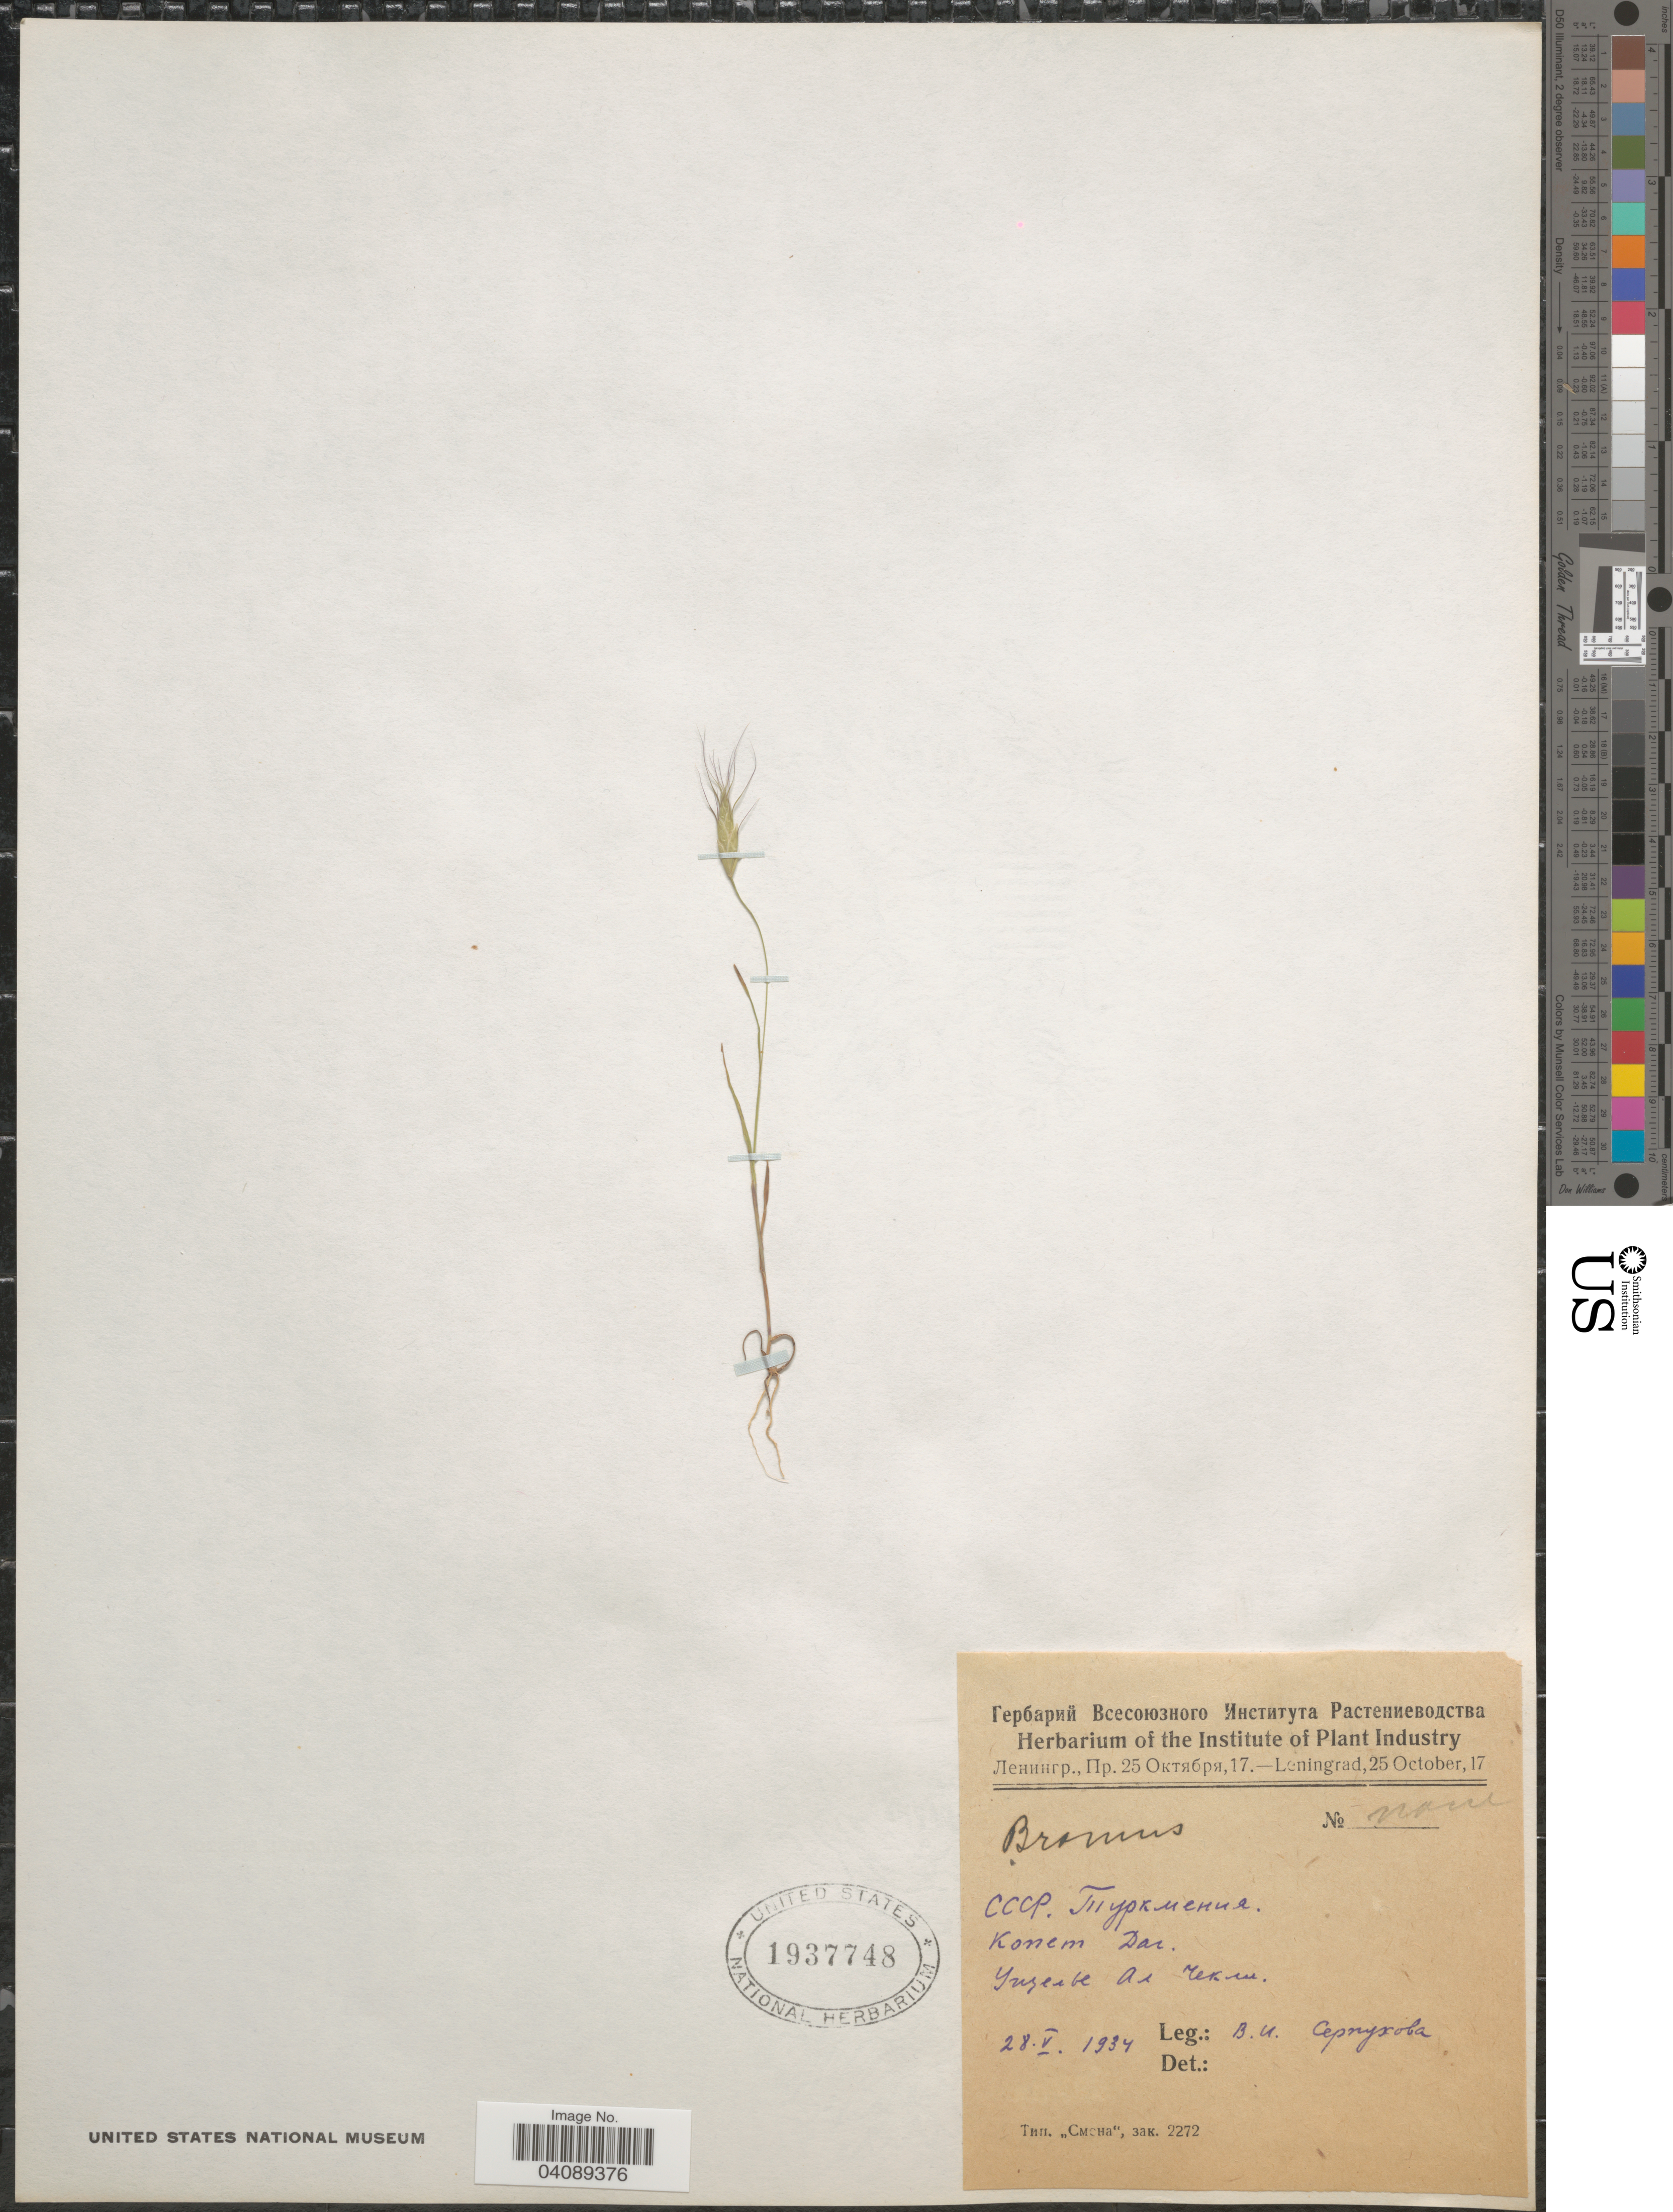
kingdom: Plantae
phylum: Tracheophyta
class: Liliopsida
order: Poales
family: Poaceae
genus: Bromus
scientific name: Bromus sp.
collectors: V. Serpukhova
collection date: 1934-05-28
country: Turkmenistan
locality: Kopet Dag Mts, gorge Al Chekli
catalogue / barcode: US 1937748